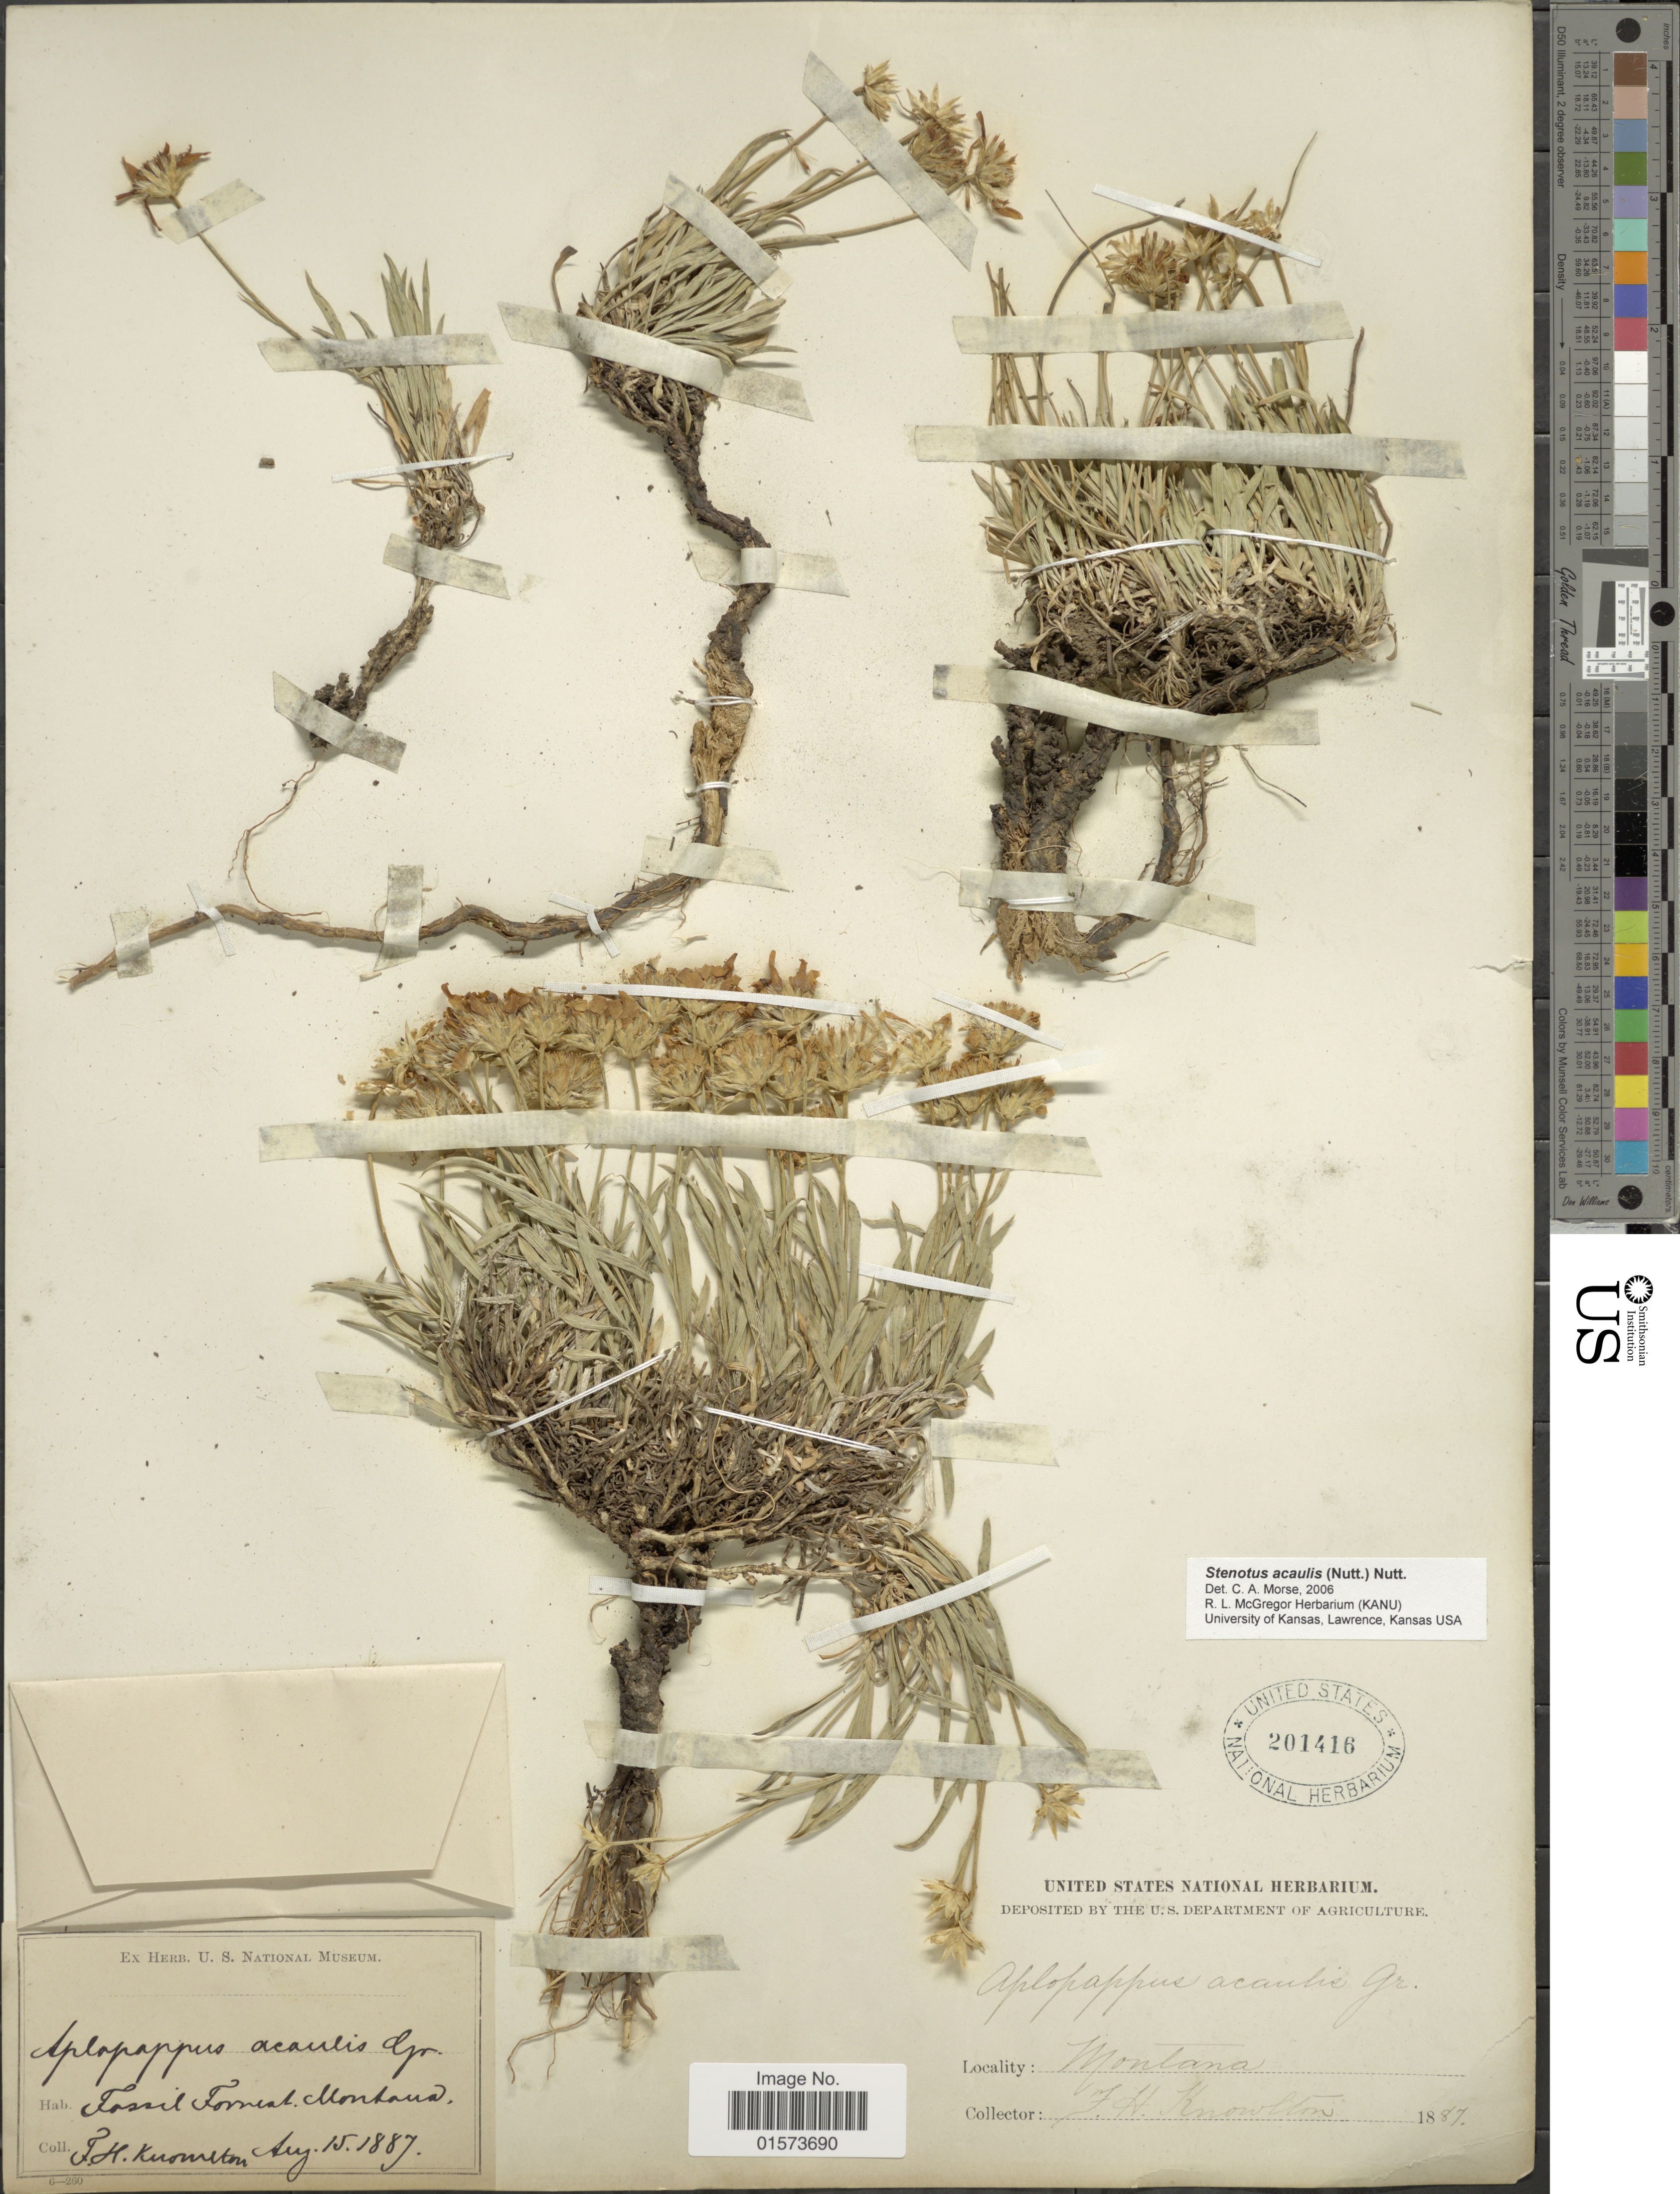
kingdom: Plantae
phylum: Tracheophyta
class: Magnoliopsida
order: Asterales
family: Asteraceae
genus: Stenotus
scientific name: Stenotus acaulis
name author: (Nutt.) Nutt.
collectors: F. H. Knowlton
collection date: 1887-08-15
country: United States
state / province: Montana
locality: Fossil Forest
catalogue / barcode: US 201416